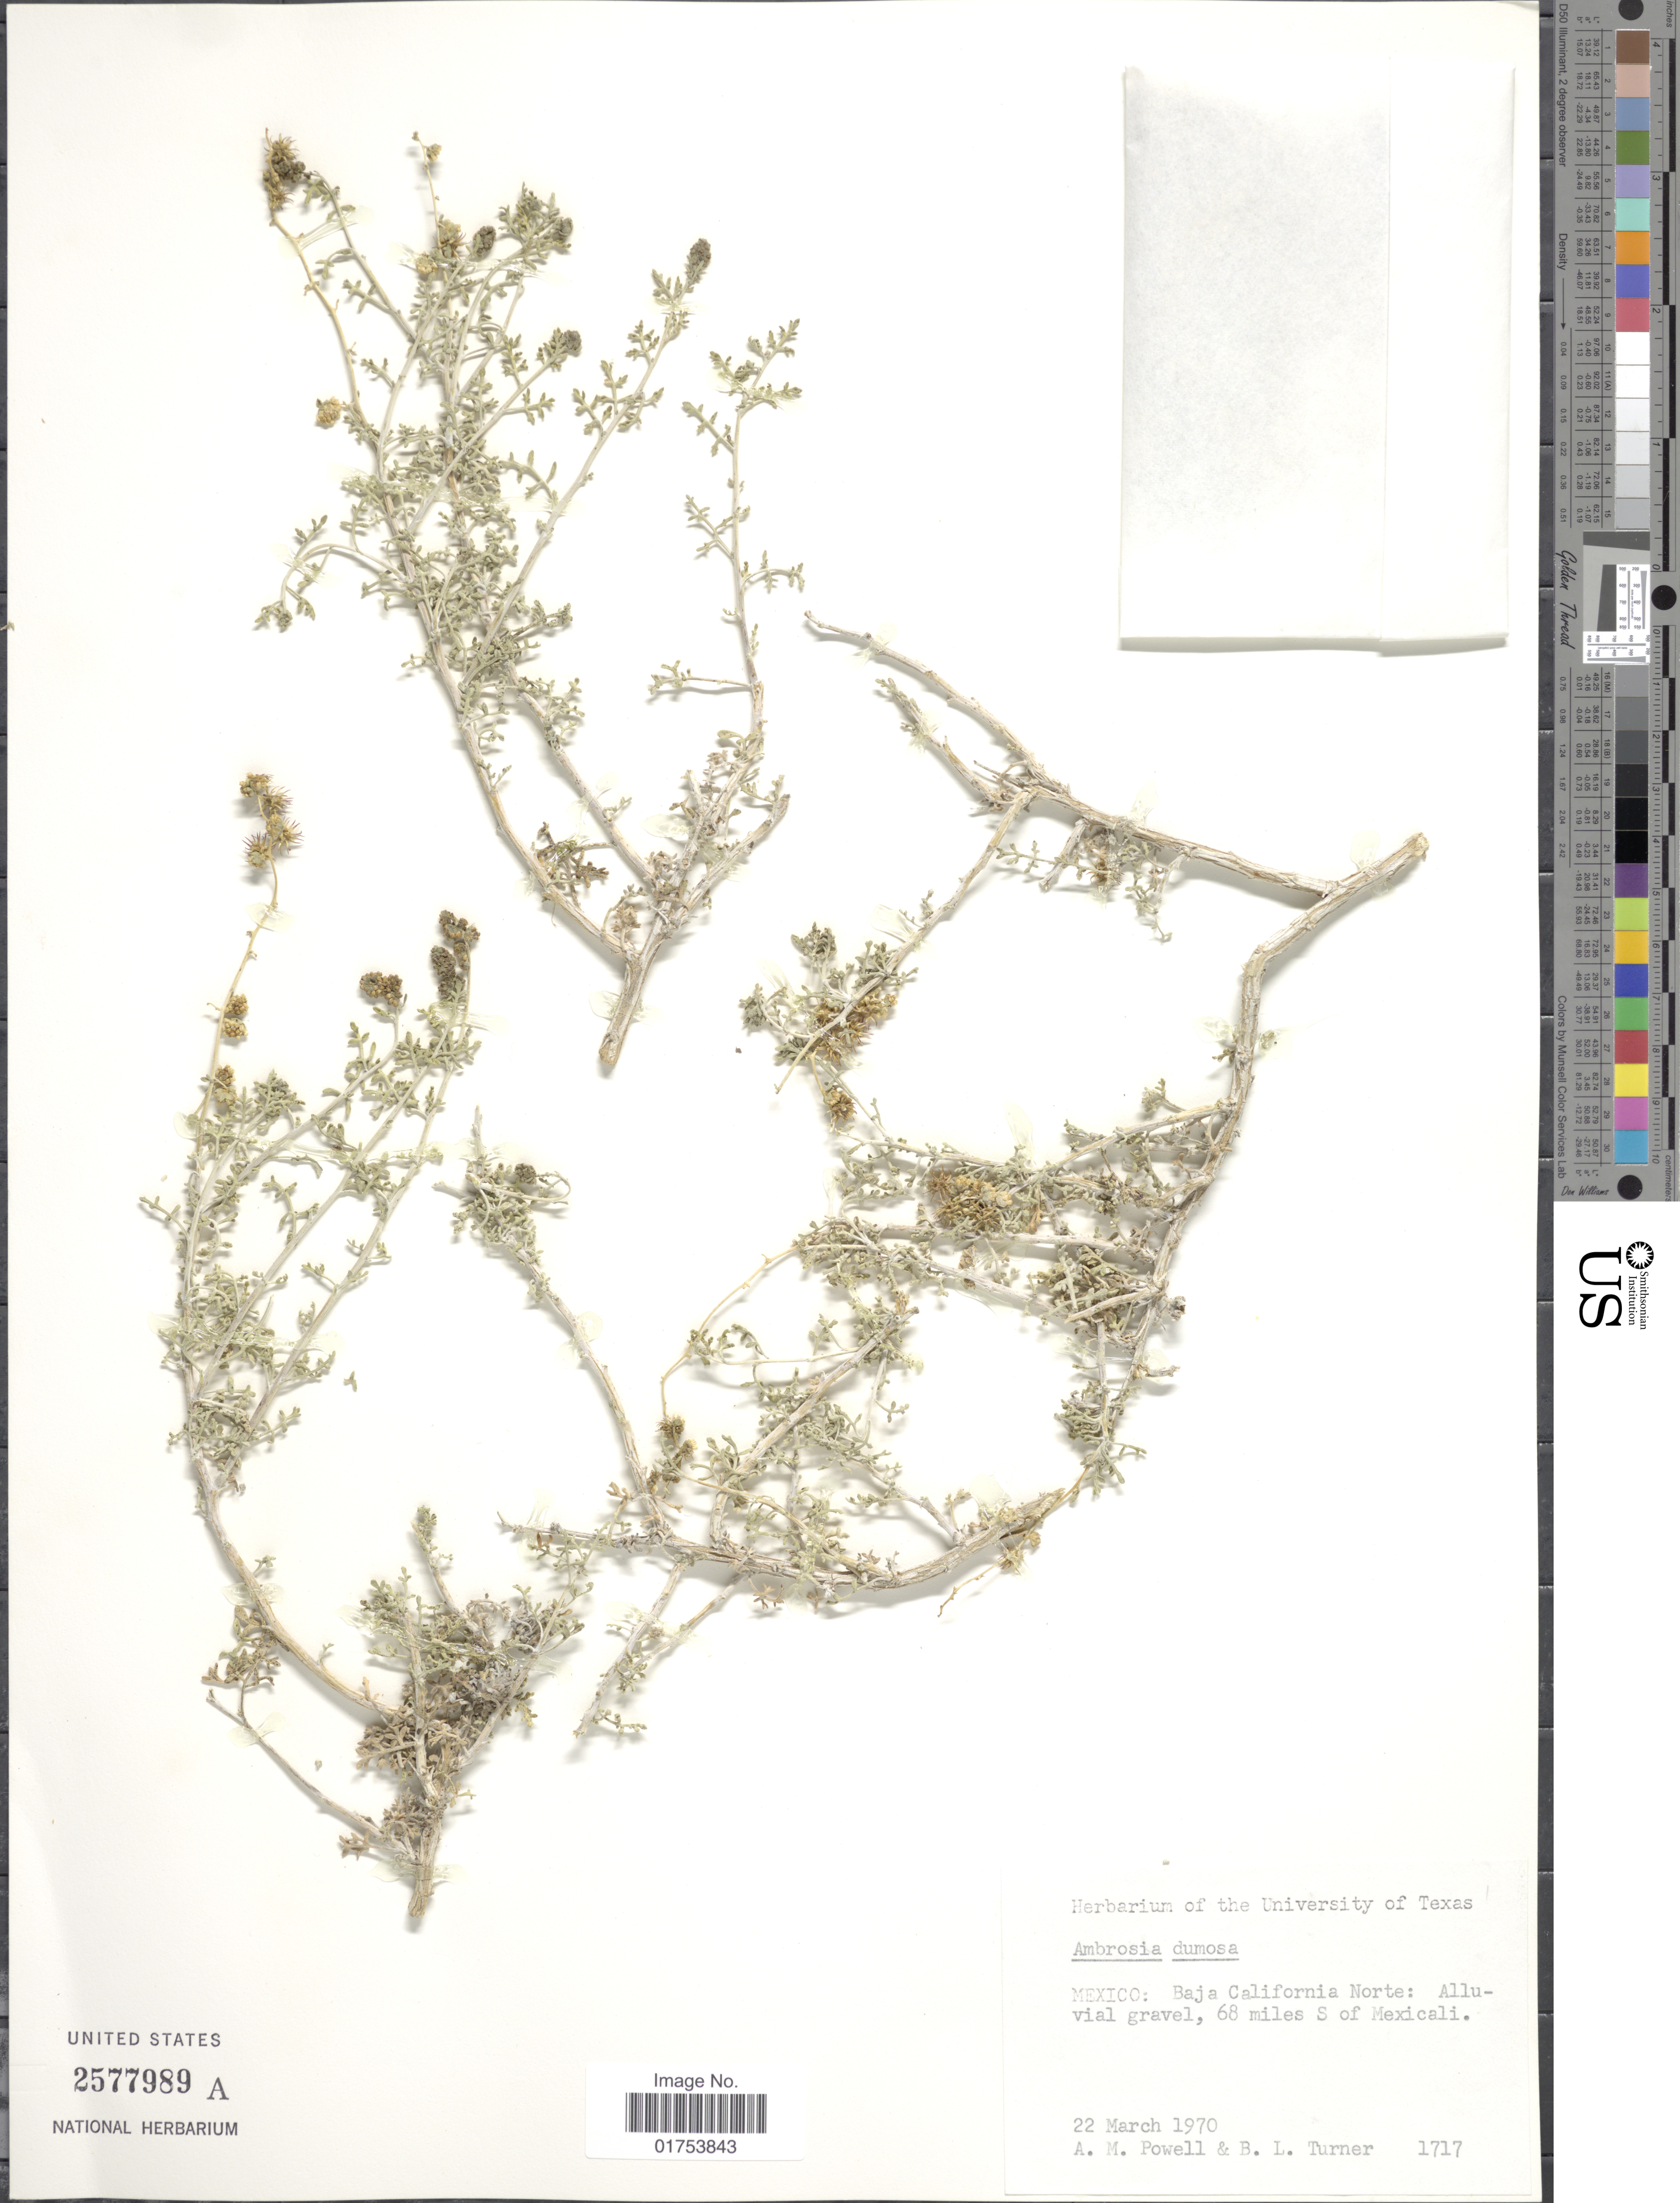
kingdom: Plantae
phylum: Tracheophyta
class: Magnoliopsida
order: Asterales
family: Asteraceae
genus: Ambrosia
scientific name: Ambrosia dumosa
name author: (A. Gray) W.W.Payne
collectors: A. M. Powell & B. L. Turner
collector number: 1717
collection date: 1970-03-22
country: Mexico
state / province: Baja California Norte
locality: Alluvial gravel, 68 miles S of Mexicali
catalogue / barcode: US 2577989A